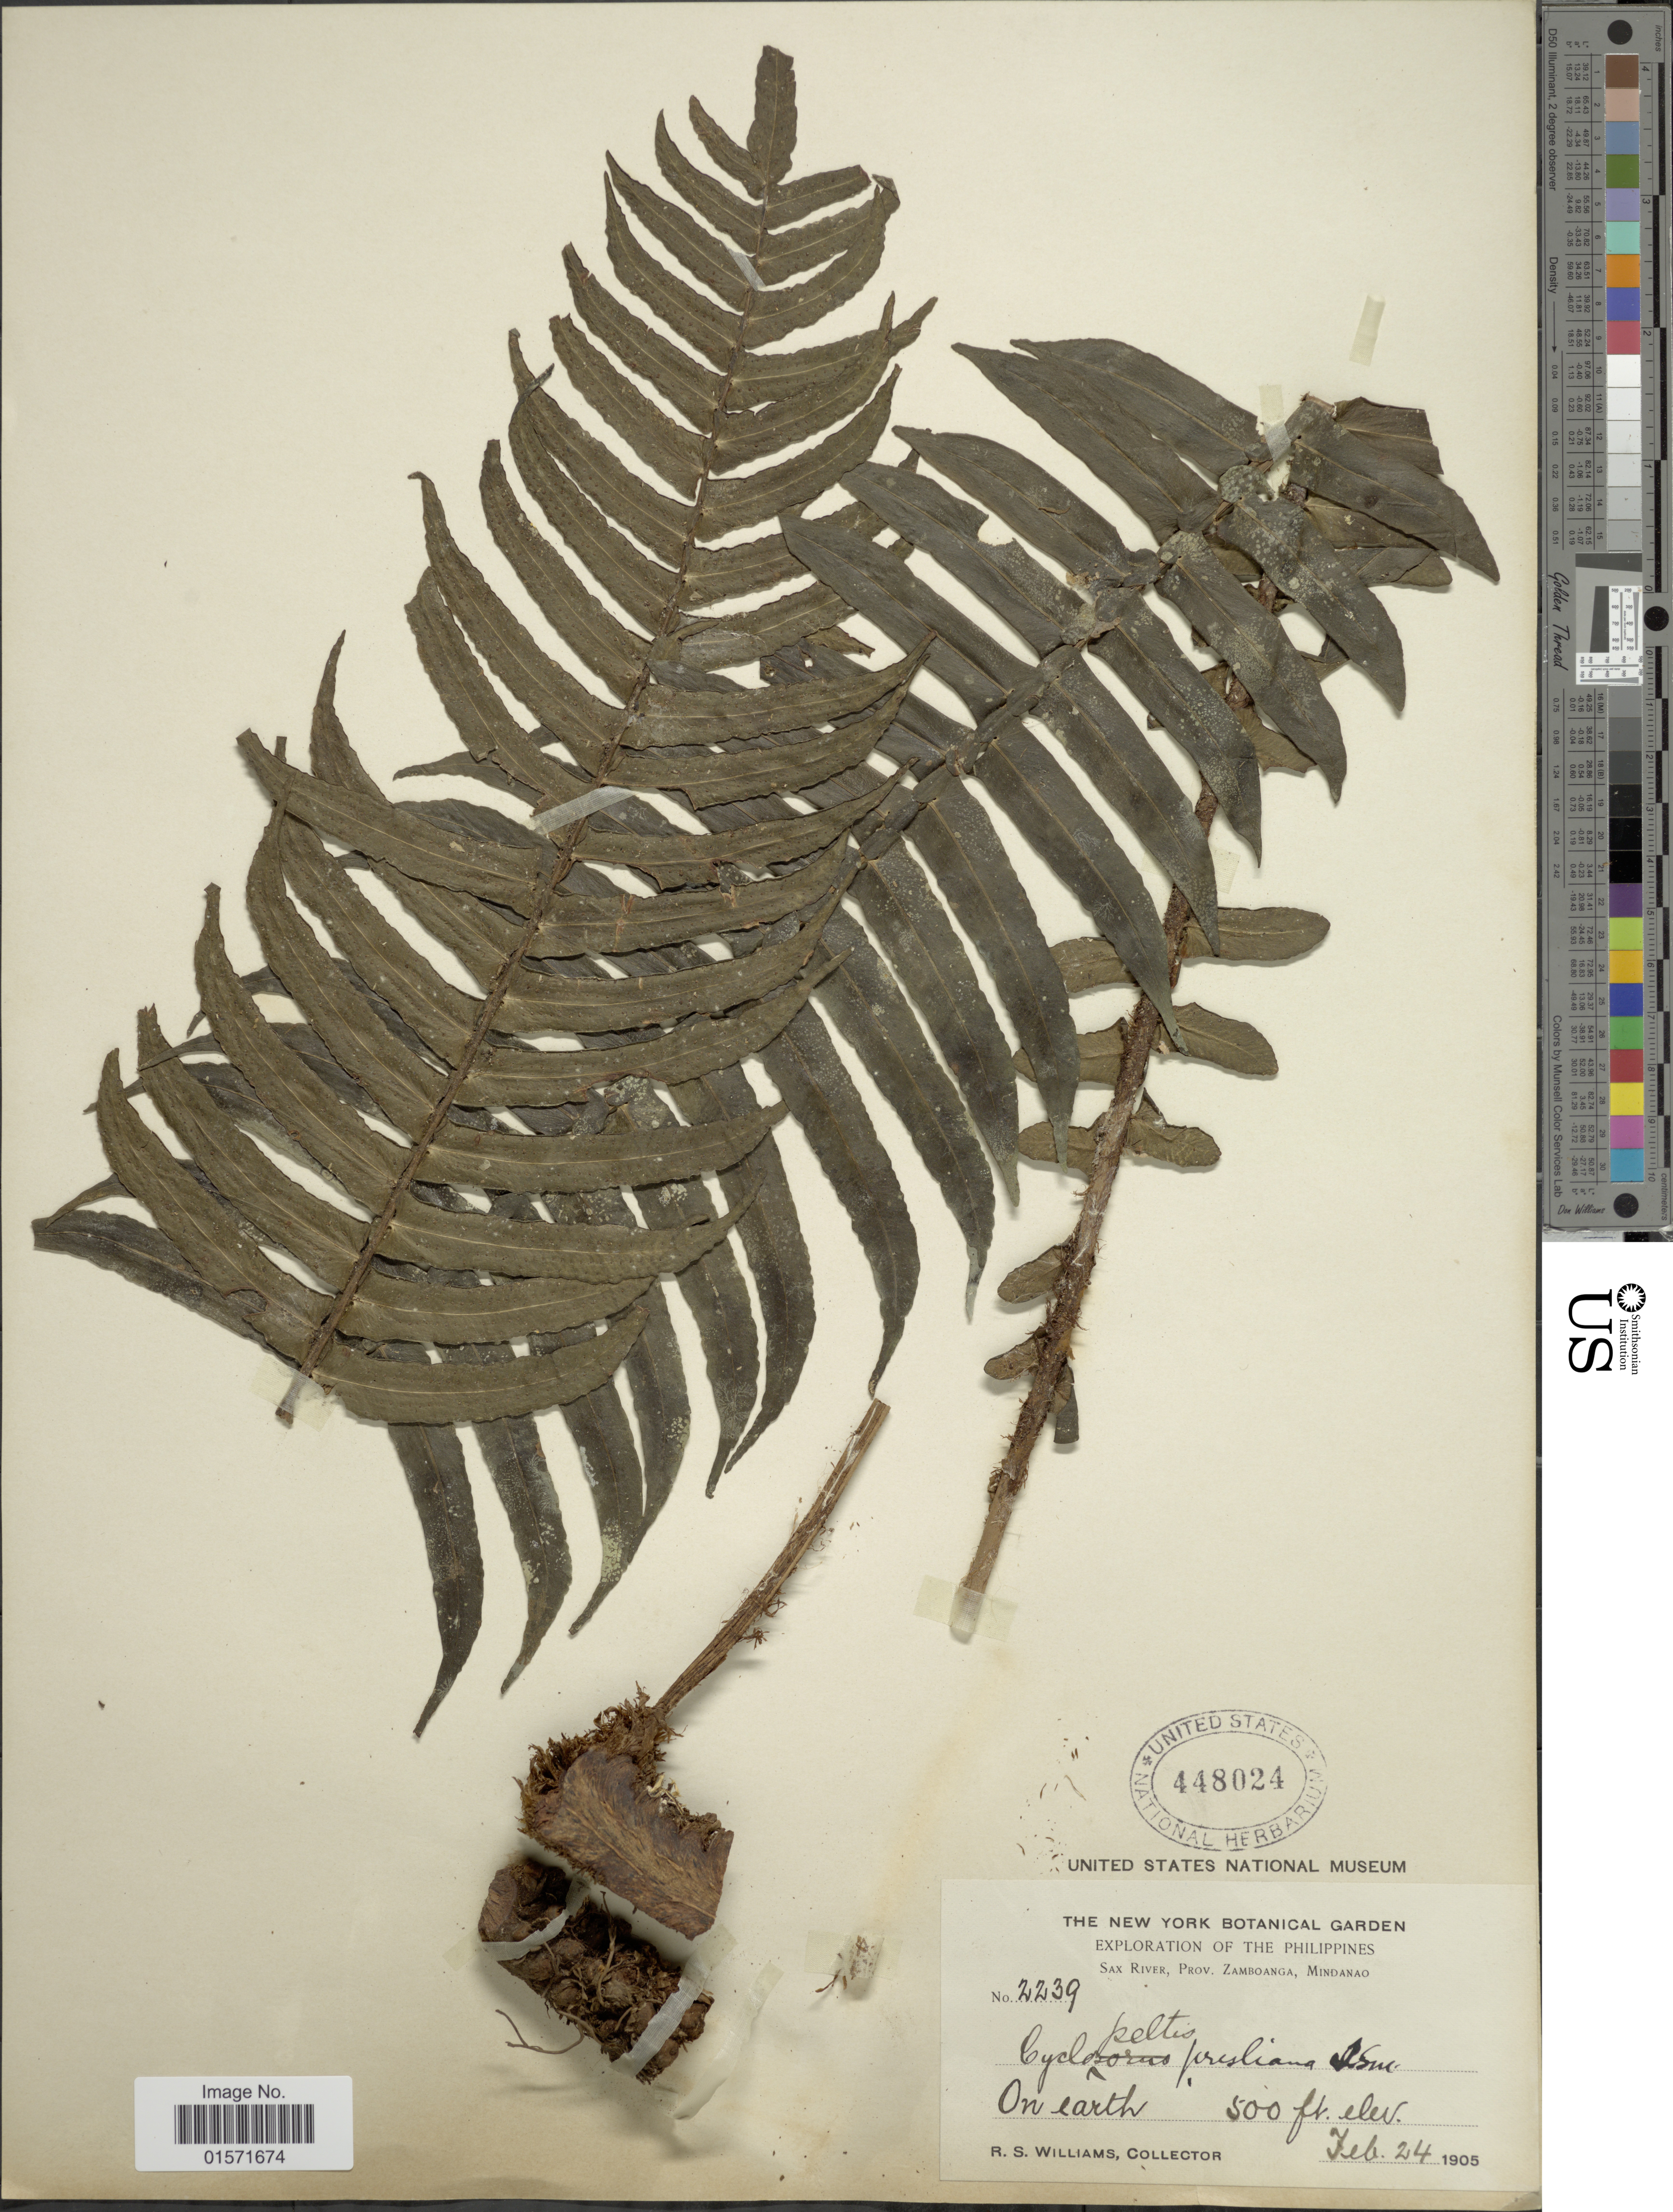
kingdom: Plantae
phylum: Tracheophyta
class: Polypodiopsida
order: Polypodiales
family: Lomariopsidaceae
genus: Cyclopeltis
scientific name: Cyclopeltis presliana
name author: (Mett.) Berkeley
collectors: R. S. Williams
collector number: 2239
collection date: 1905-02-24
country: Philippines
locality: Sax River, Zamboango, Mindanao. On earth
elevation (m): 152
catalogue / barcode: US 448024